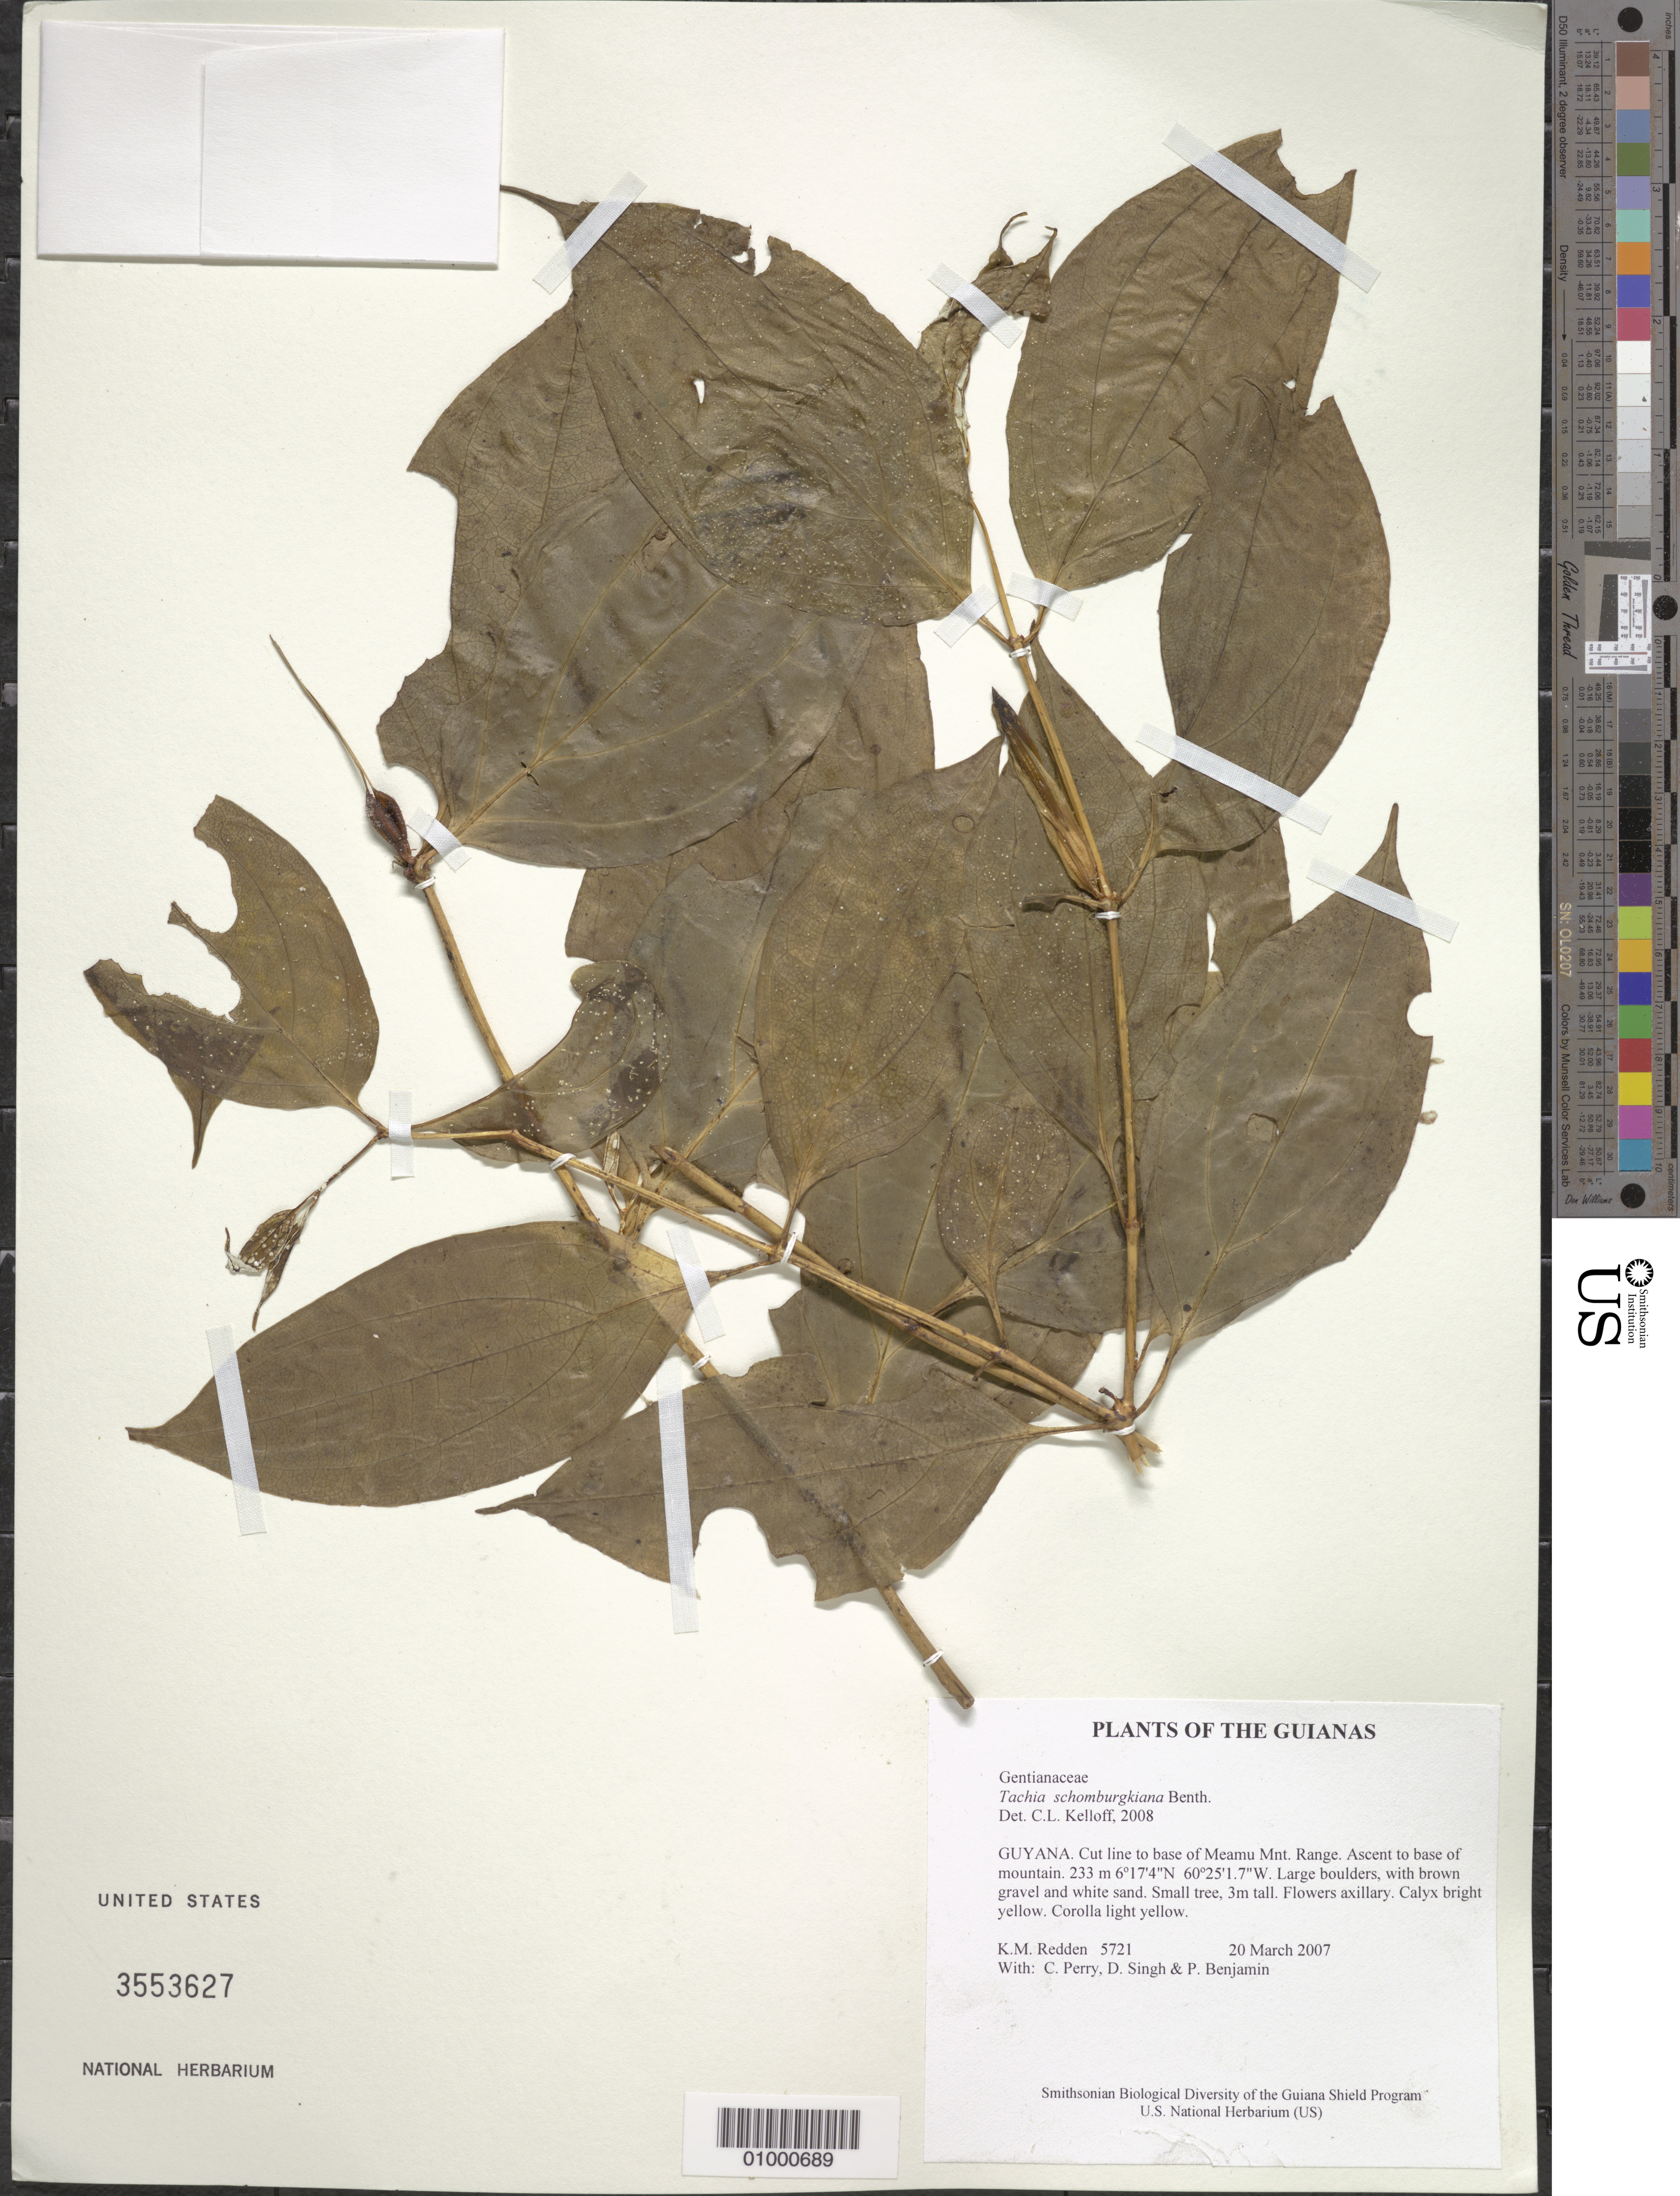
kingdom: Plantae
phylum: Tracheophyta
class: Magnoliopsida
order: Gentianales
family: Gentianaceae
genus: Tachia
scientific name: Tachia schomburgkiana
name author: Benth.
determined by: Kelloff, Carol L., (US), Smithsonian Institution - National Museum of Natural History (UNITED STATES)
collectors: K. M. Redden, C. Perry, D. Singh & P. Benjamin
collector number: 5721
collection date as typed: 20 March 2007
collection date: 2007-03-20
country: Guyana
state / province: Cuyuni-Mazaruni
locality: Cut line to base of Meamu Mnt. Range. Ascent to base of mountain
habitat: Large boulders, with brown gravel and white sand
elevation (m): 233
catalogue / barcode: US 3553627